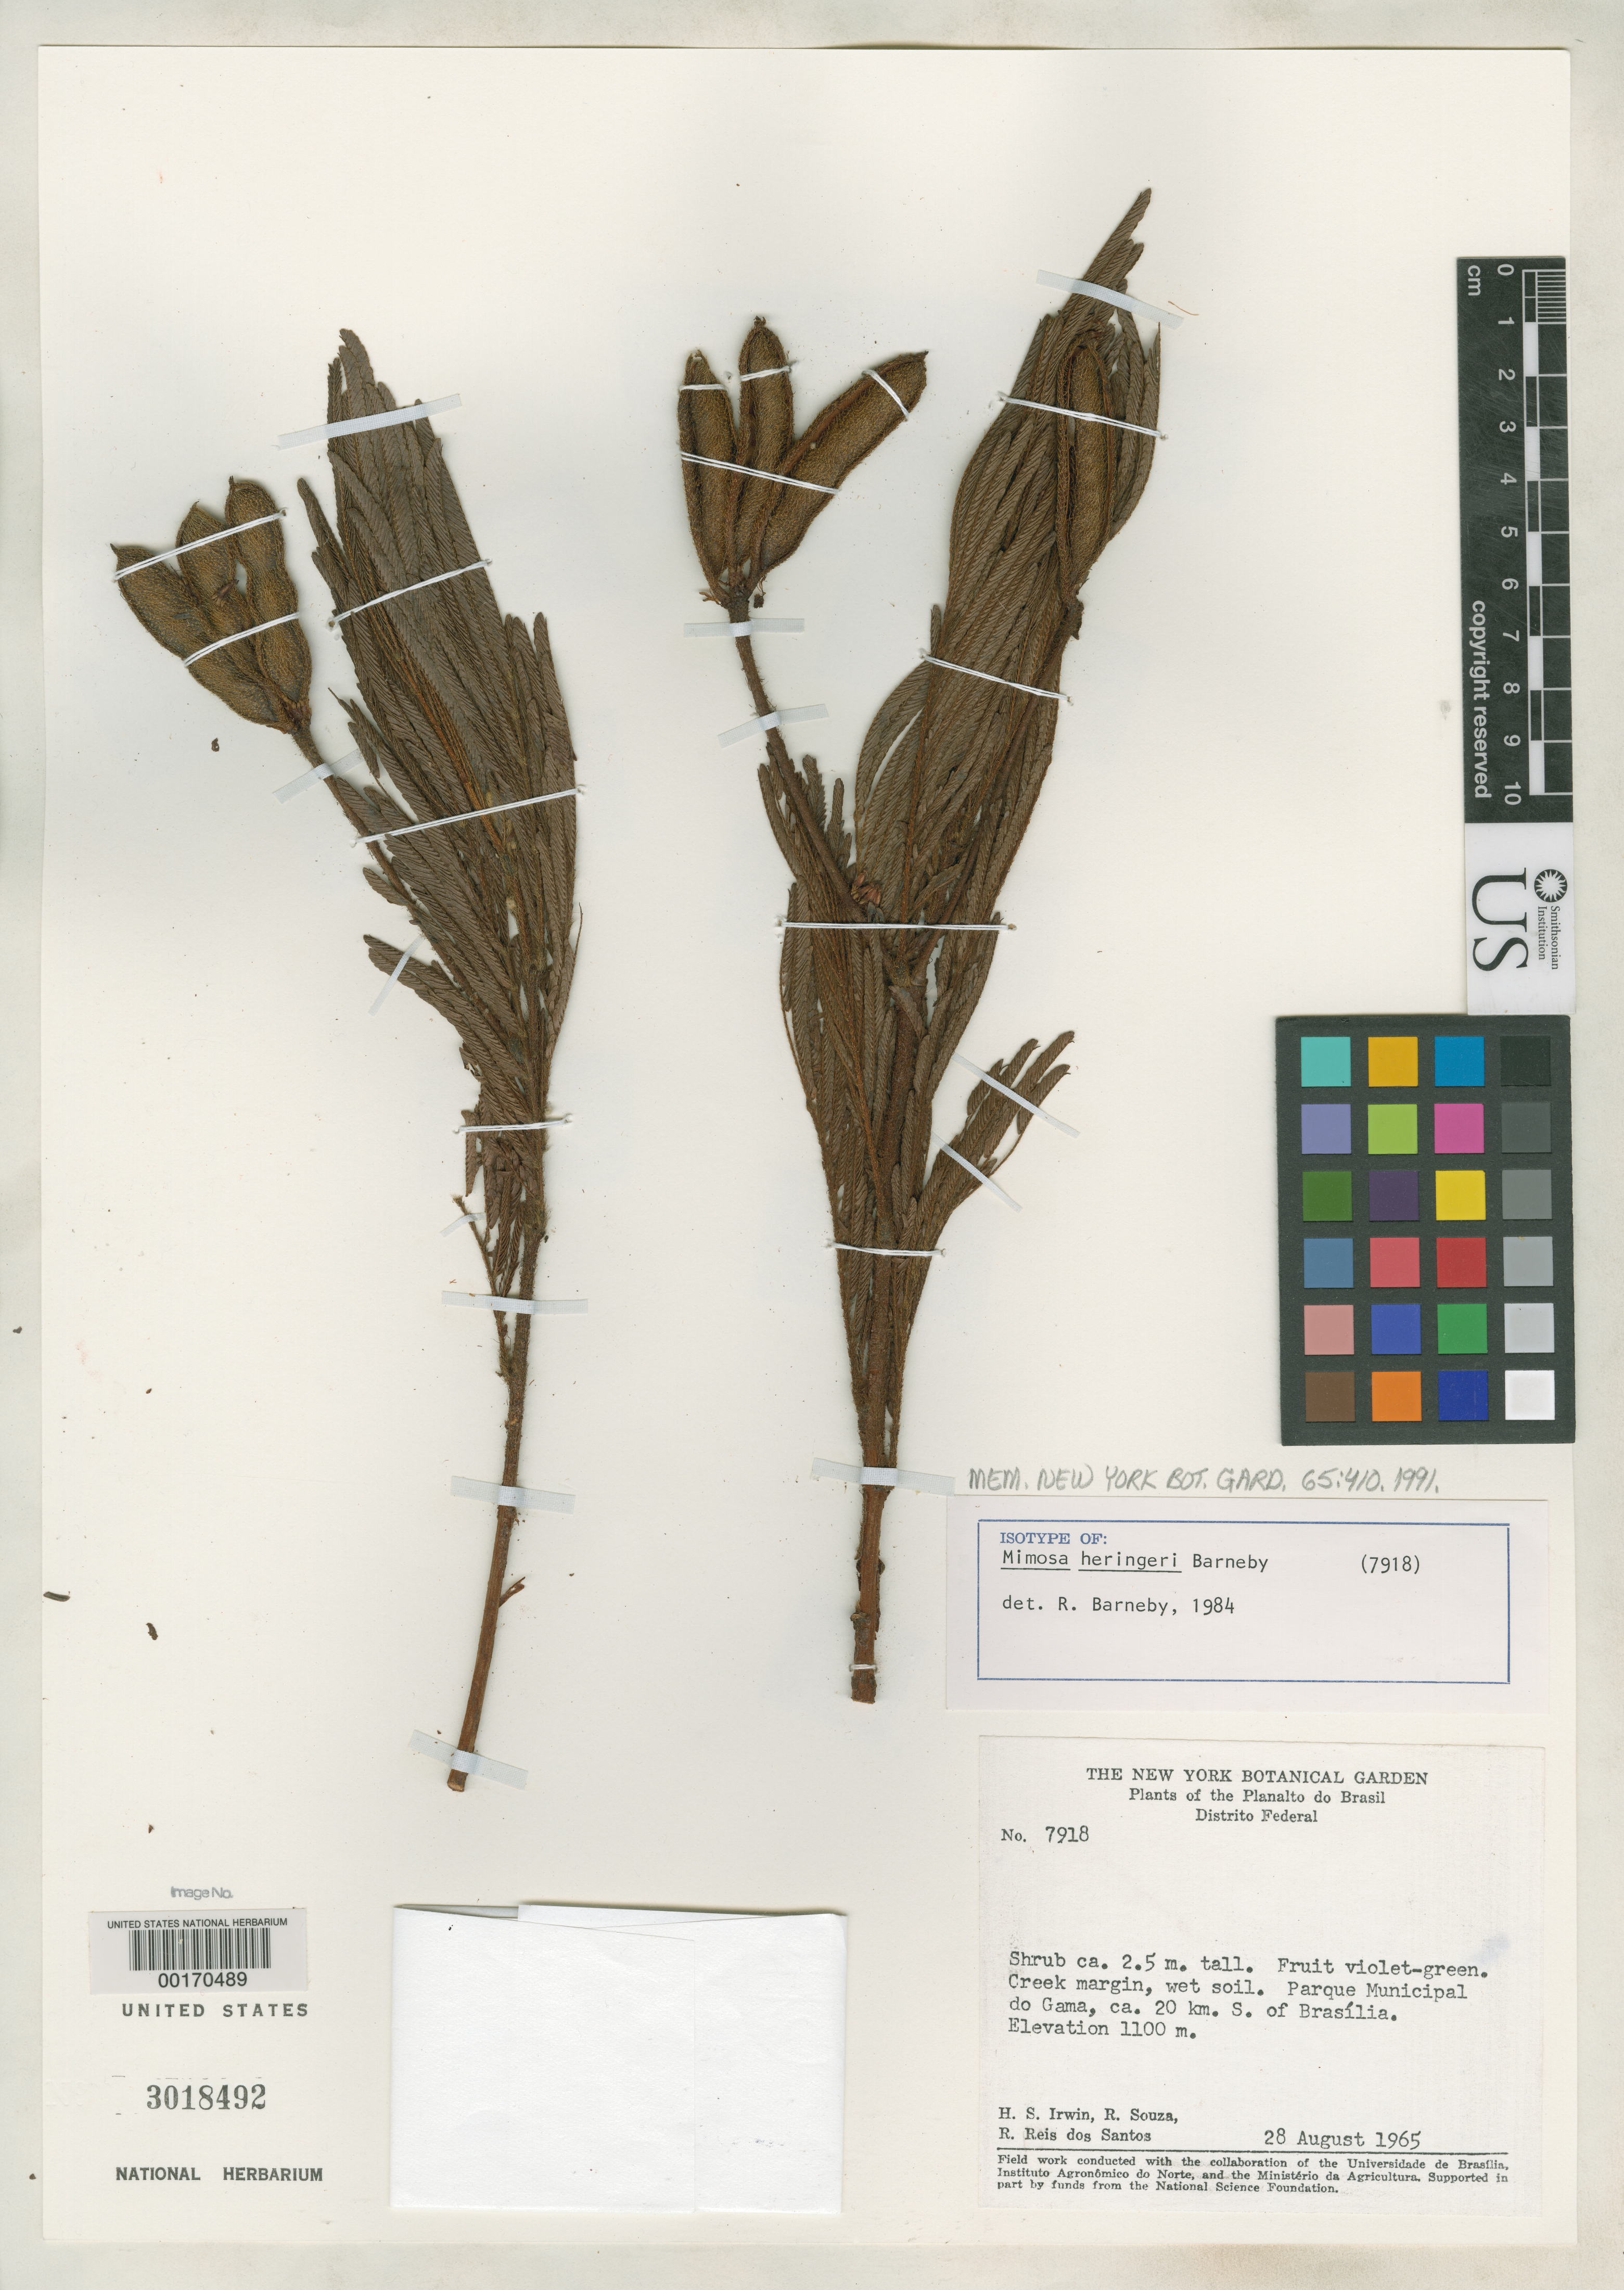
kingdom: Plantae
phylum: Tracheophyta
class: Magnoliopsida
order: Fabales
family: Fabaceae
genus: Mimosa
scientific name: Mimosa heringeri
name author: Barneby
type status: Isotype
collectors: H. Irwin, R. G. P. Santos & R. Souza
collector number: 7918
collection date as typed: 28 Aug 1965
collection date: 1965-08-28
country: Brazil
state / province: Distrito Federal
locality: Gama Municipal Park, ca. 20 km S of Brasilia.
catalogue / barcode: US 3018492